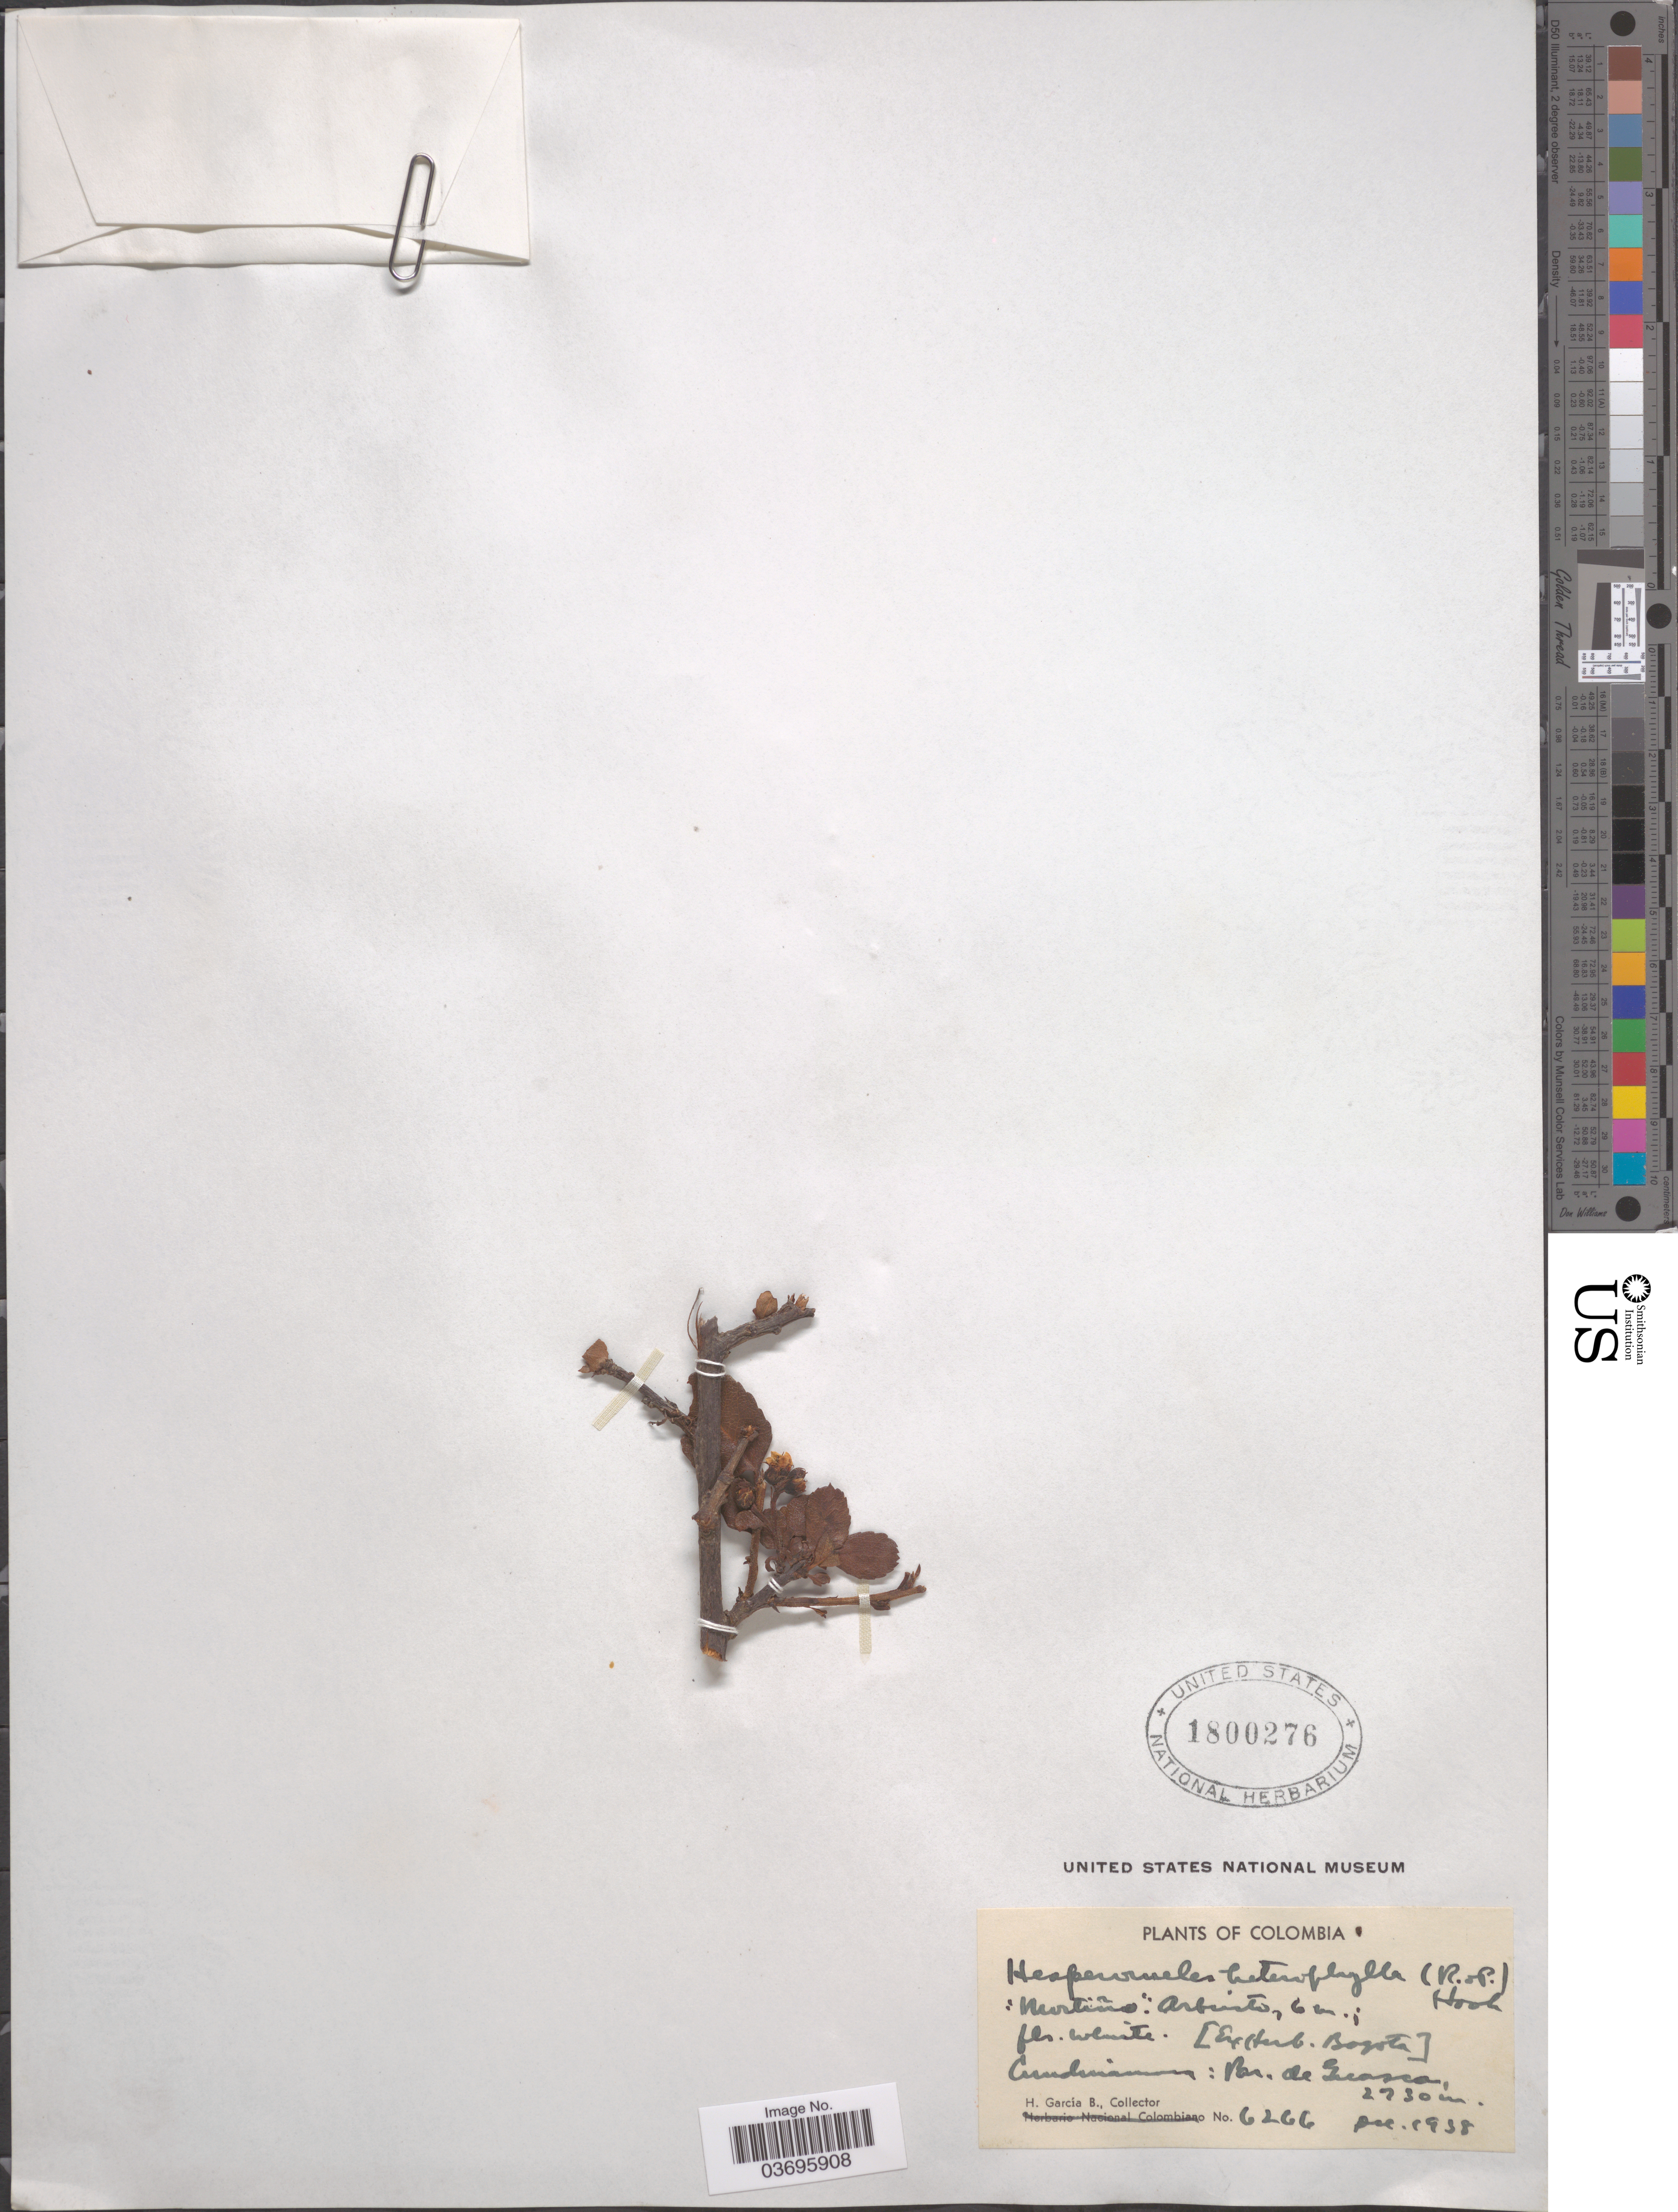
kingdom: Plantae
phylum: Tracheophyta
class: Magnoliopsida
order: Rosales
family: Rosaceae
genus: Hesperomeles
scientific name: Hesperomeles heterophylla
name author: (Ruiz & Pav.) Hook.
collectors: H. García B.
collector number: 6266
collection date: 1938-12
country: Colombia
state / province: Cundinamarca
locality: Par. de Guasca.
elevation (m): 2730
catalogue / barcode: US 1800276